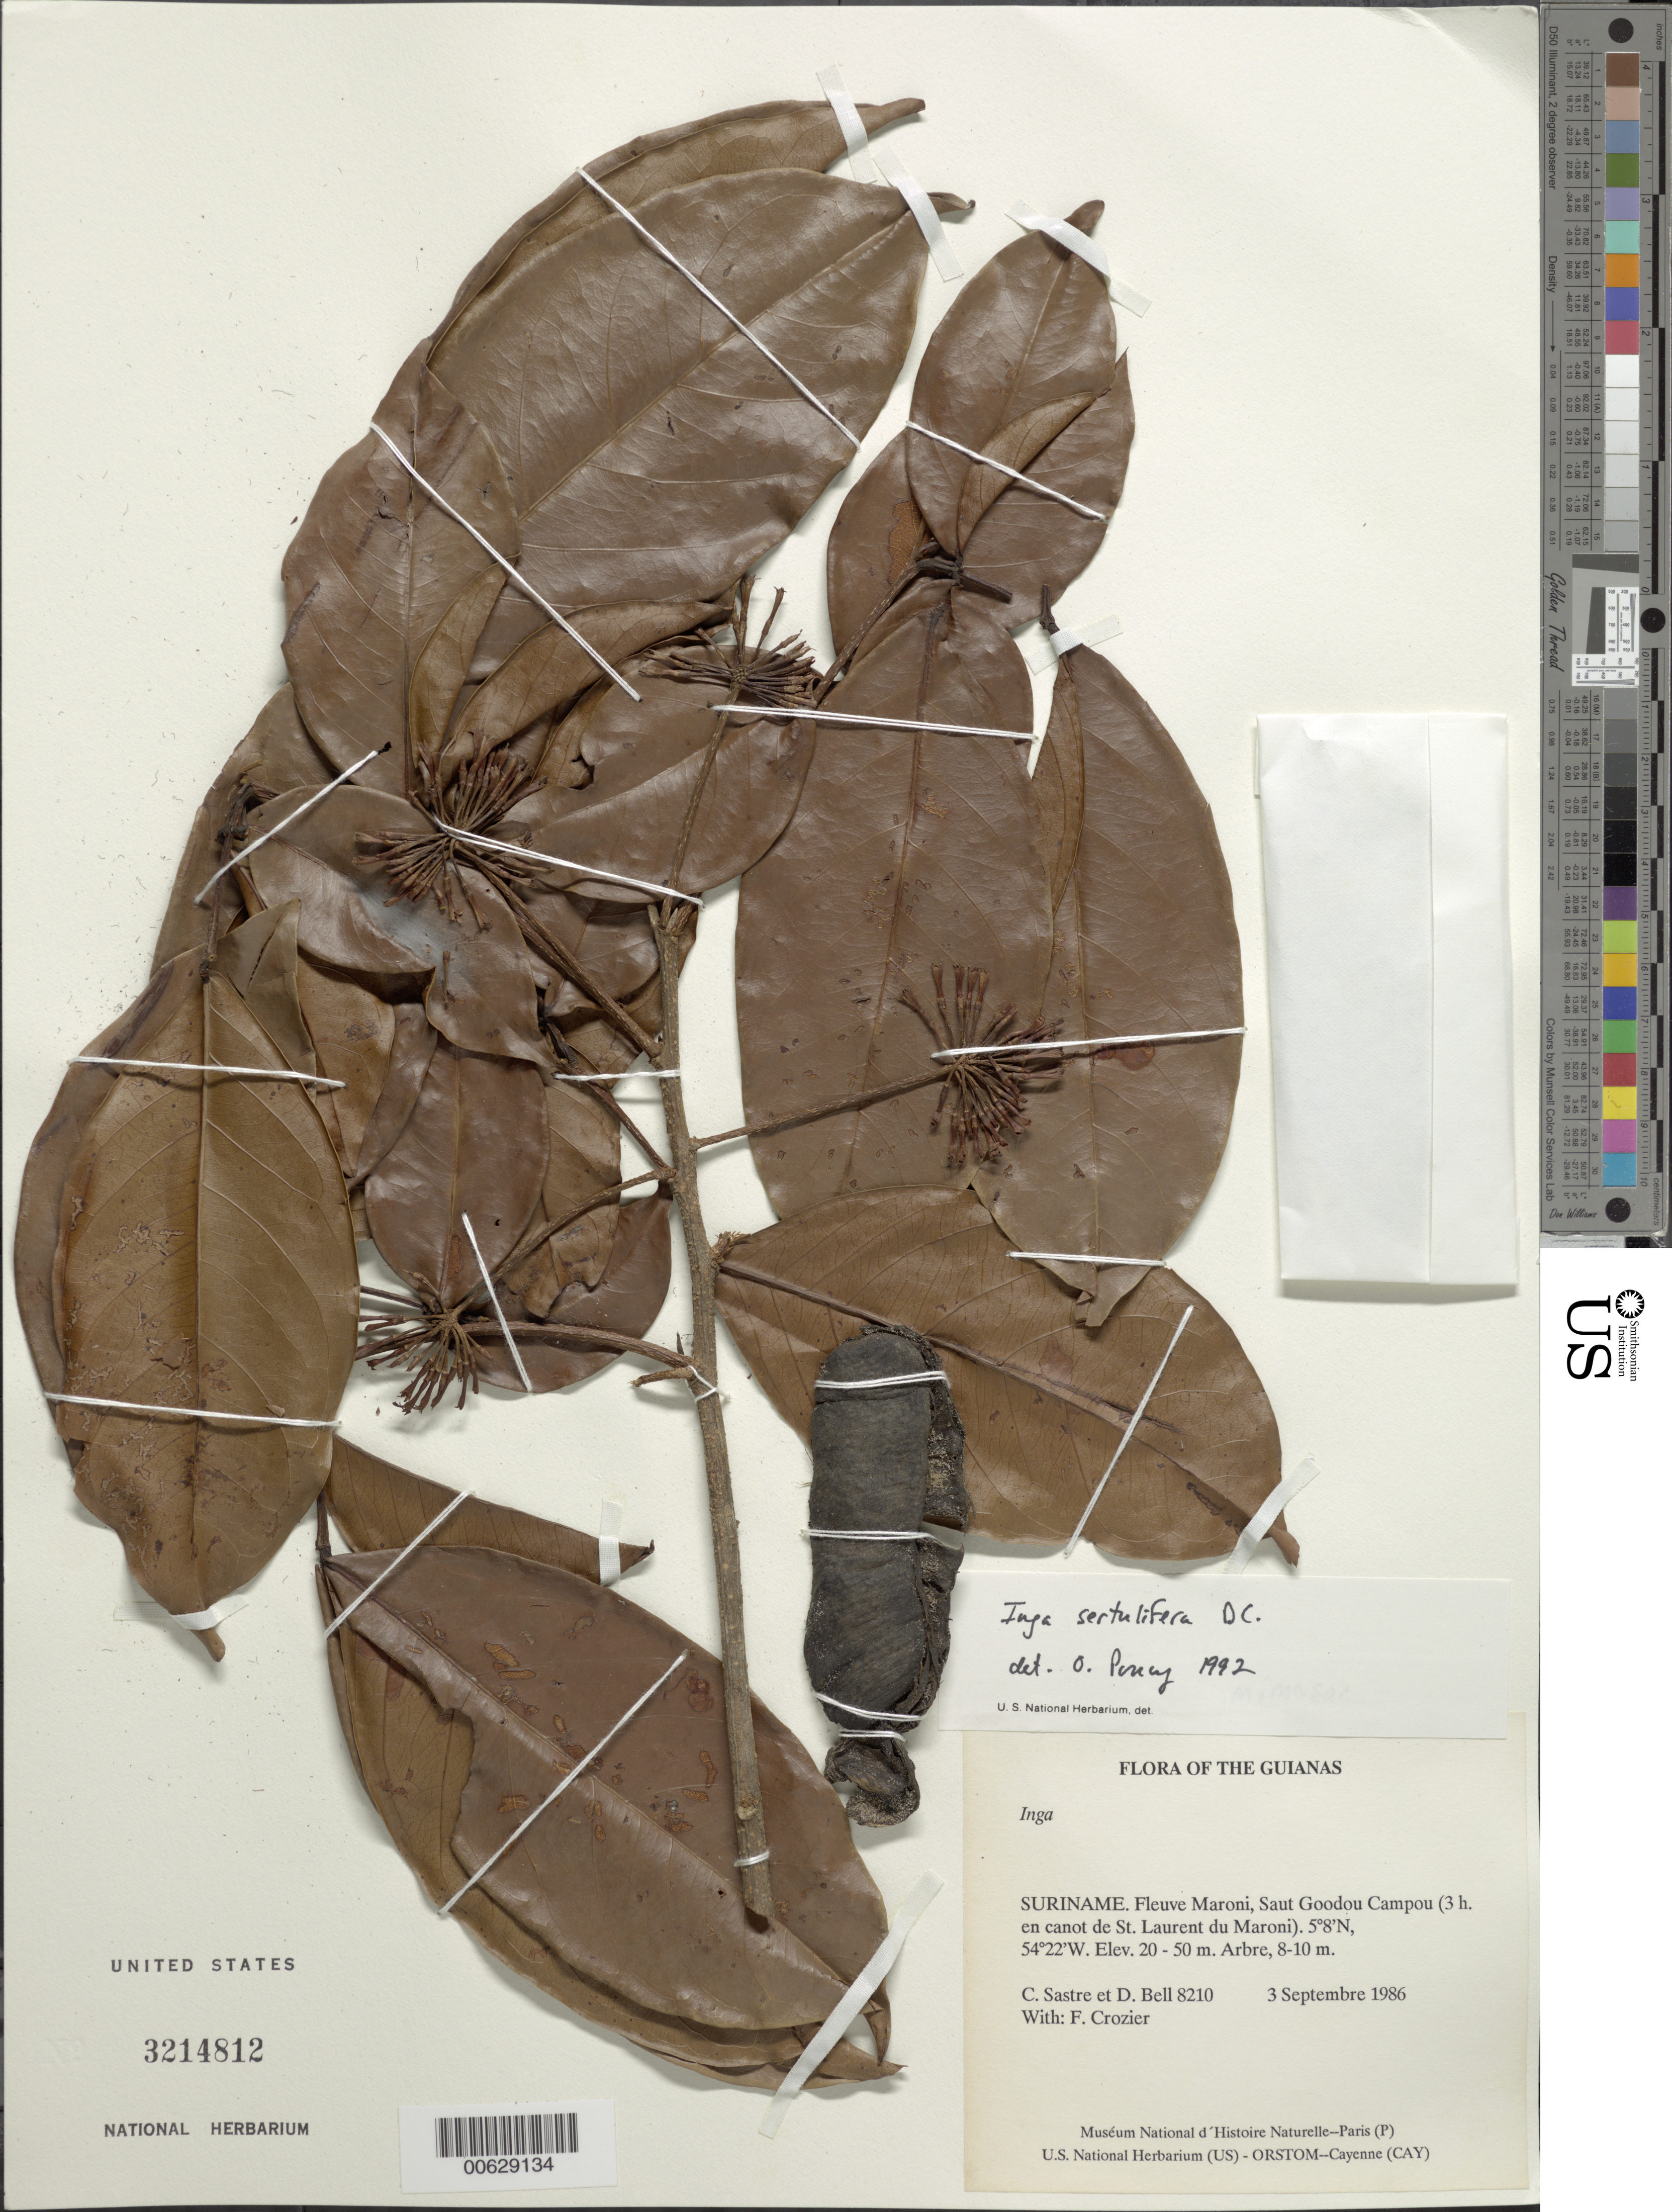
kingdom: Plantae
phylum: Tracheophyta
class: Magnoliopsida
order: Fabales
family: Fabaceae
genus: Inga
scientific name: Inga sertulifera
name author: DC.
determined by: Poncy, O.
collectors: C. H. L. Sastre, D. A. Bell & F. Crozier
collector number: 8210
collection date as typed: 3 September 1986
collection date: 1986-09-03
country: Suriname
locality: Fleuve Maroni, Saut Goodou Campou (3 h. en canot de St. Laurent du Maroni)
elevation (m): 20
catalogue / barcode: US 3214812